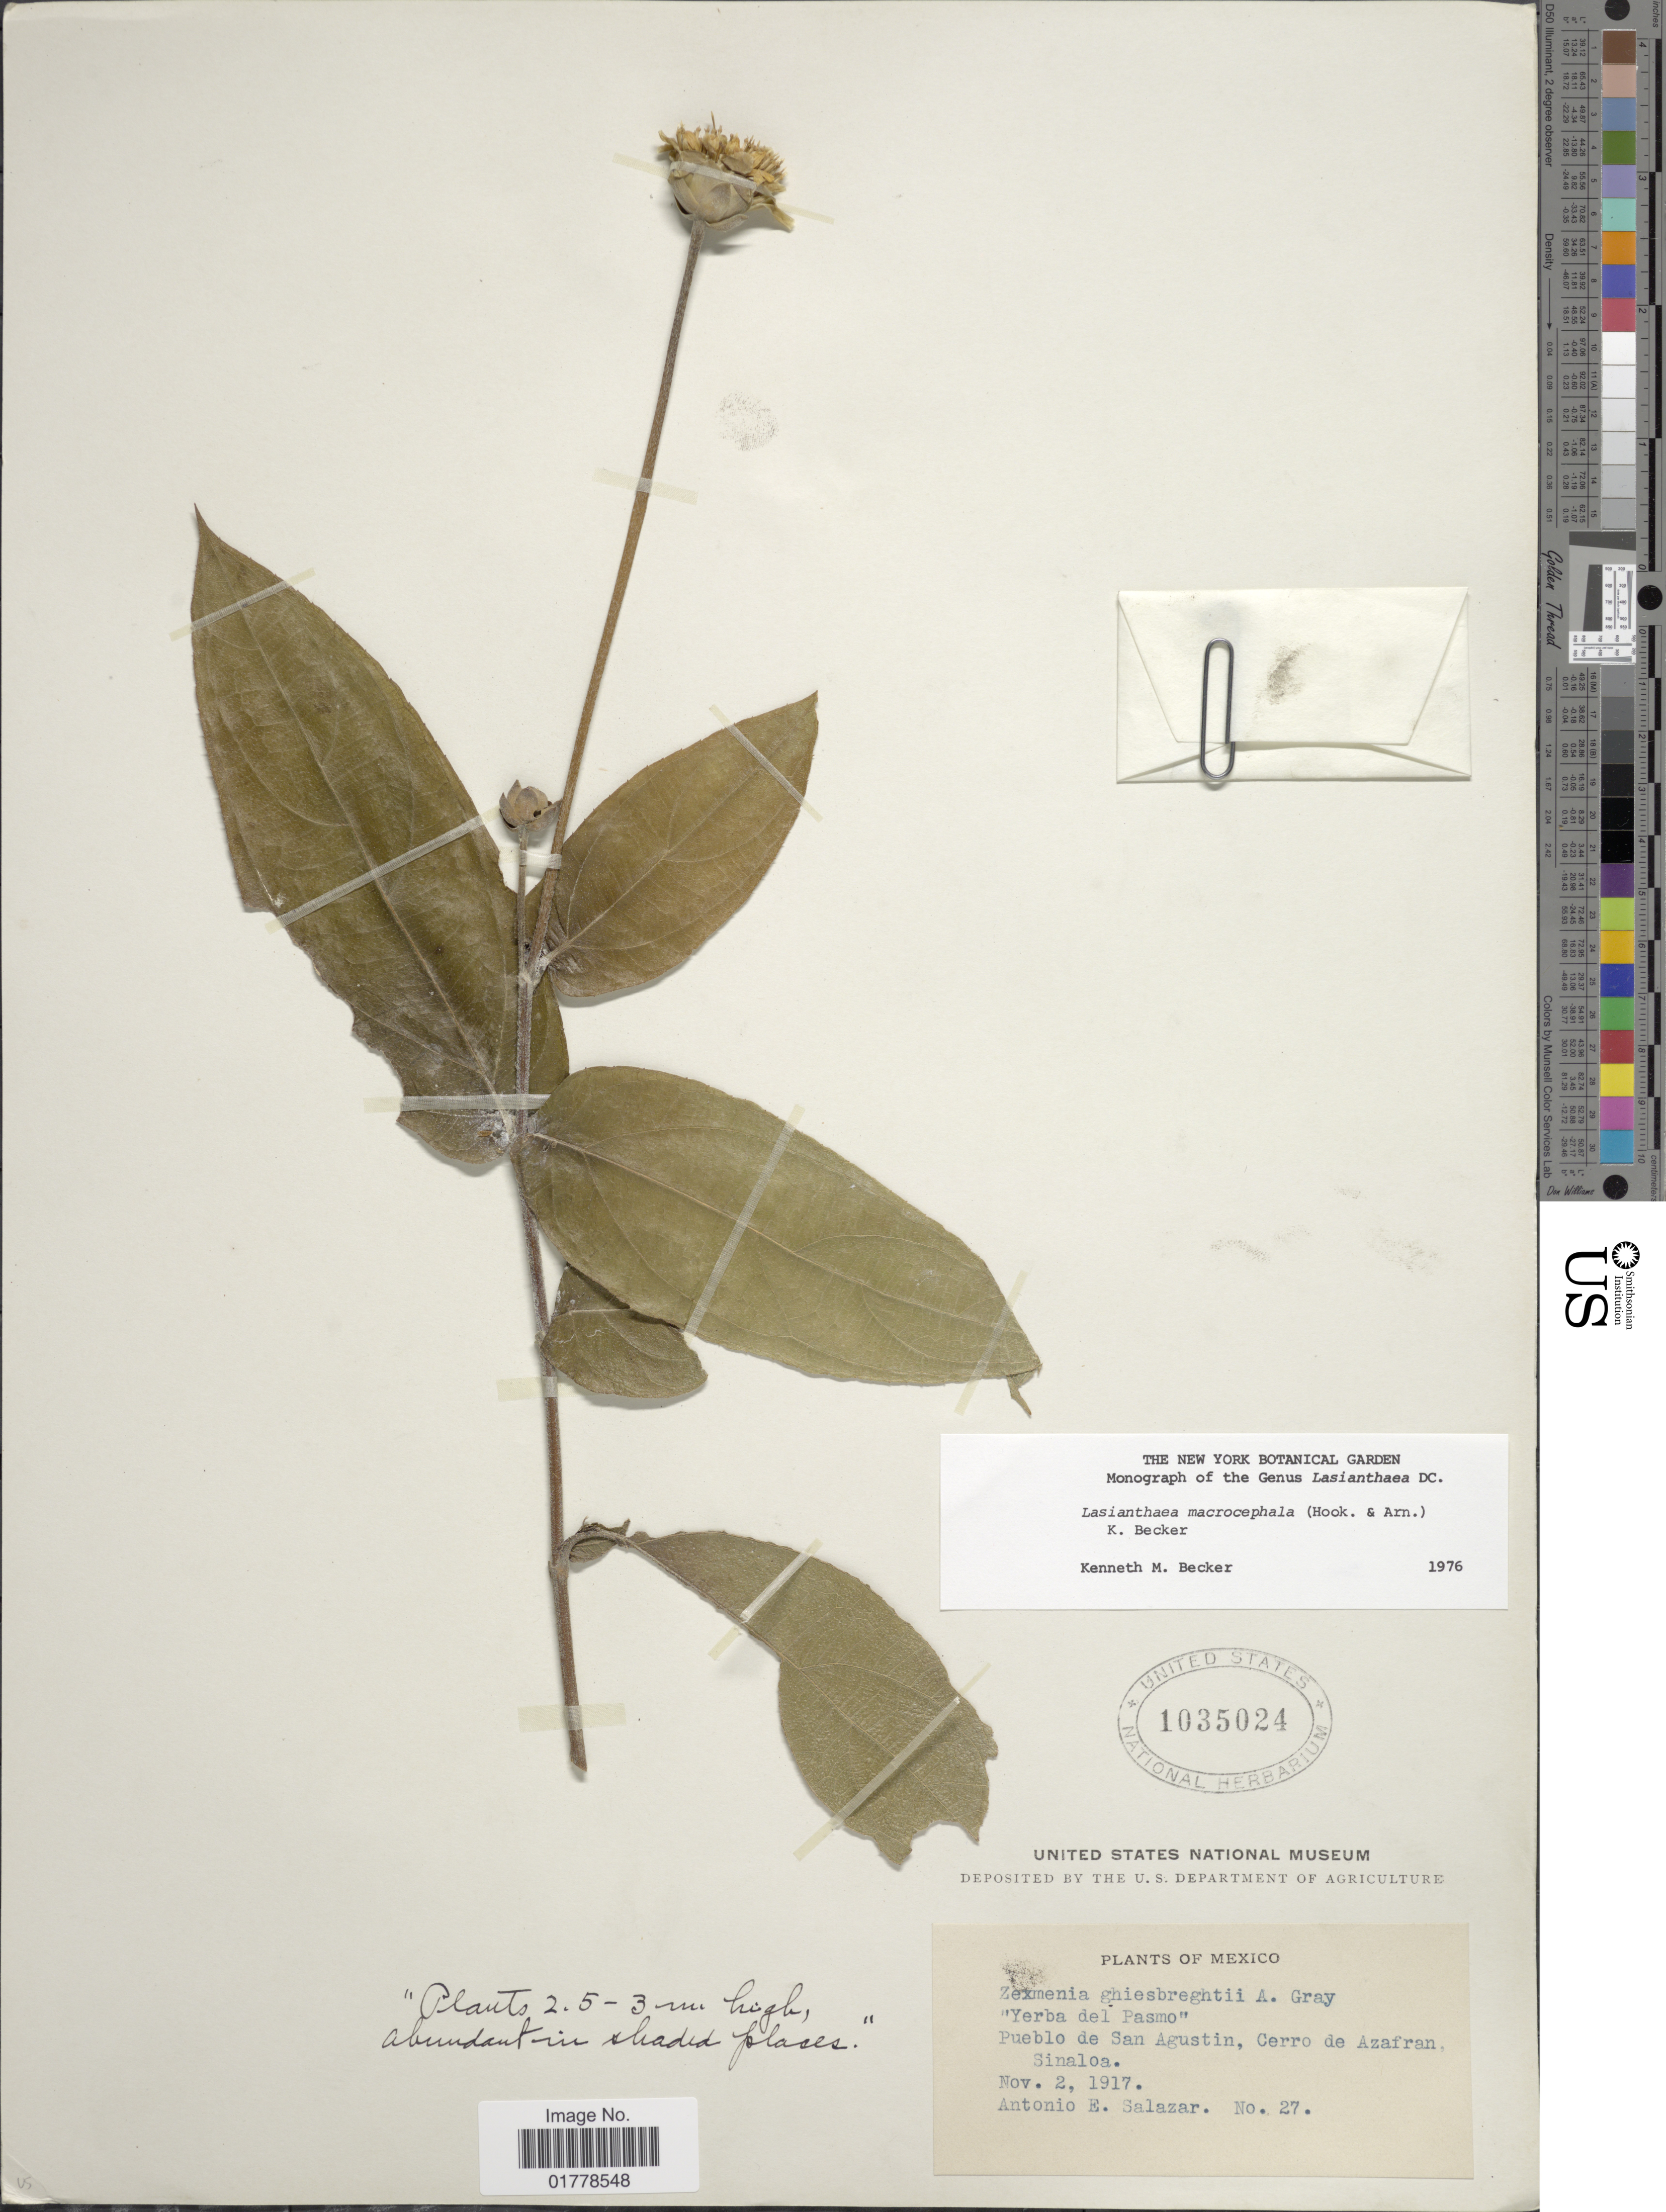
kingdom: Plantae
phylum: Tracheophyta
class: Magnoliopsida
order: Asterales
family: Asteraceae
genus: Lasianthaea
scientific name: Lasianthaea macrocephala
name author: (Hook. & Arn.) K.M. Becker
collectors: A. E. Salazar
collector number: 27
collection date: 1917-11-02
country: Mexico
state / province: Sinaloa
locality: Pueblo de San Agustin, Cerro de Azafran, Sinaloa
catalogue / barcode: US 1035024